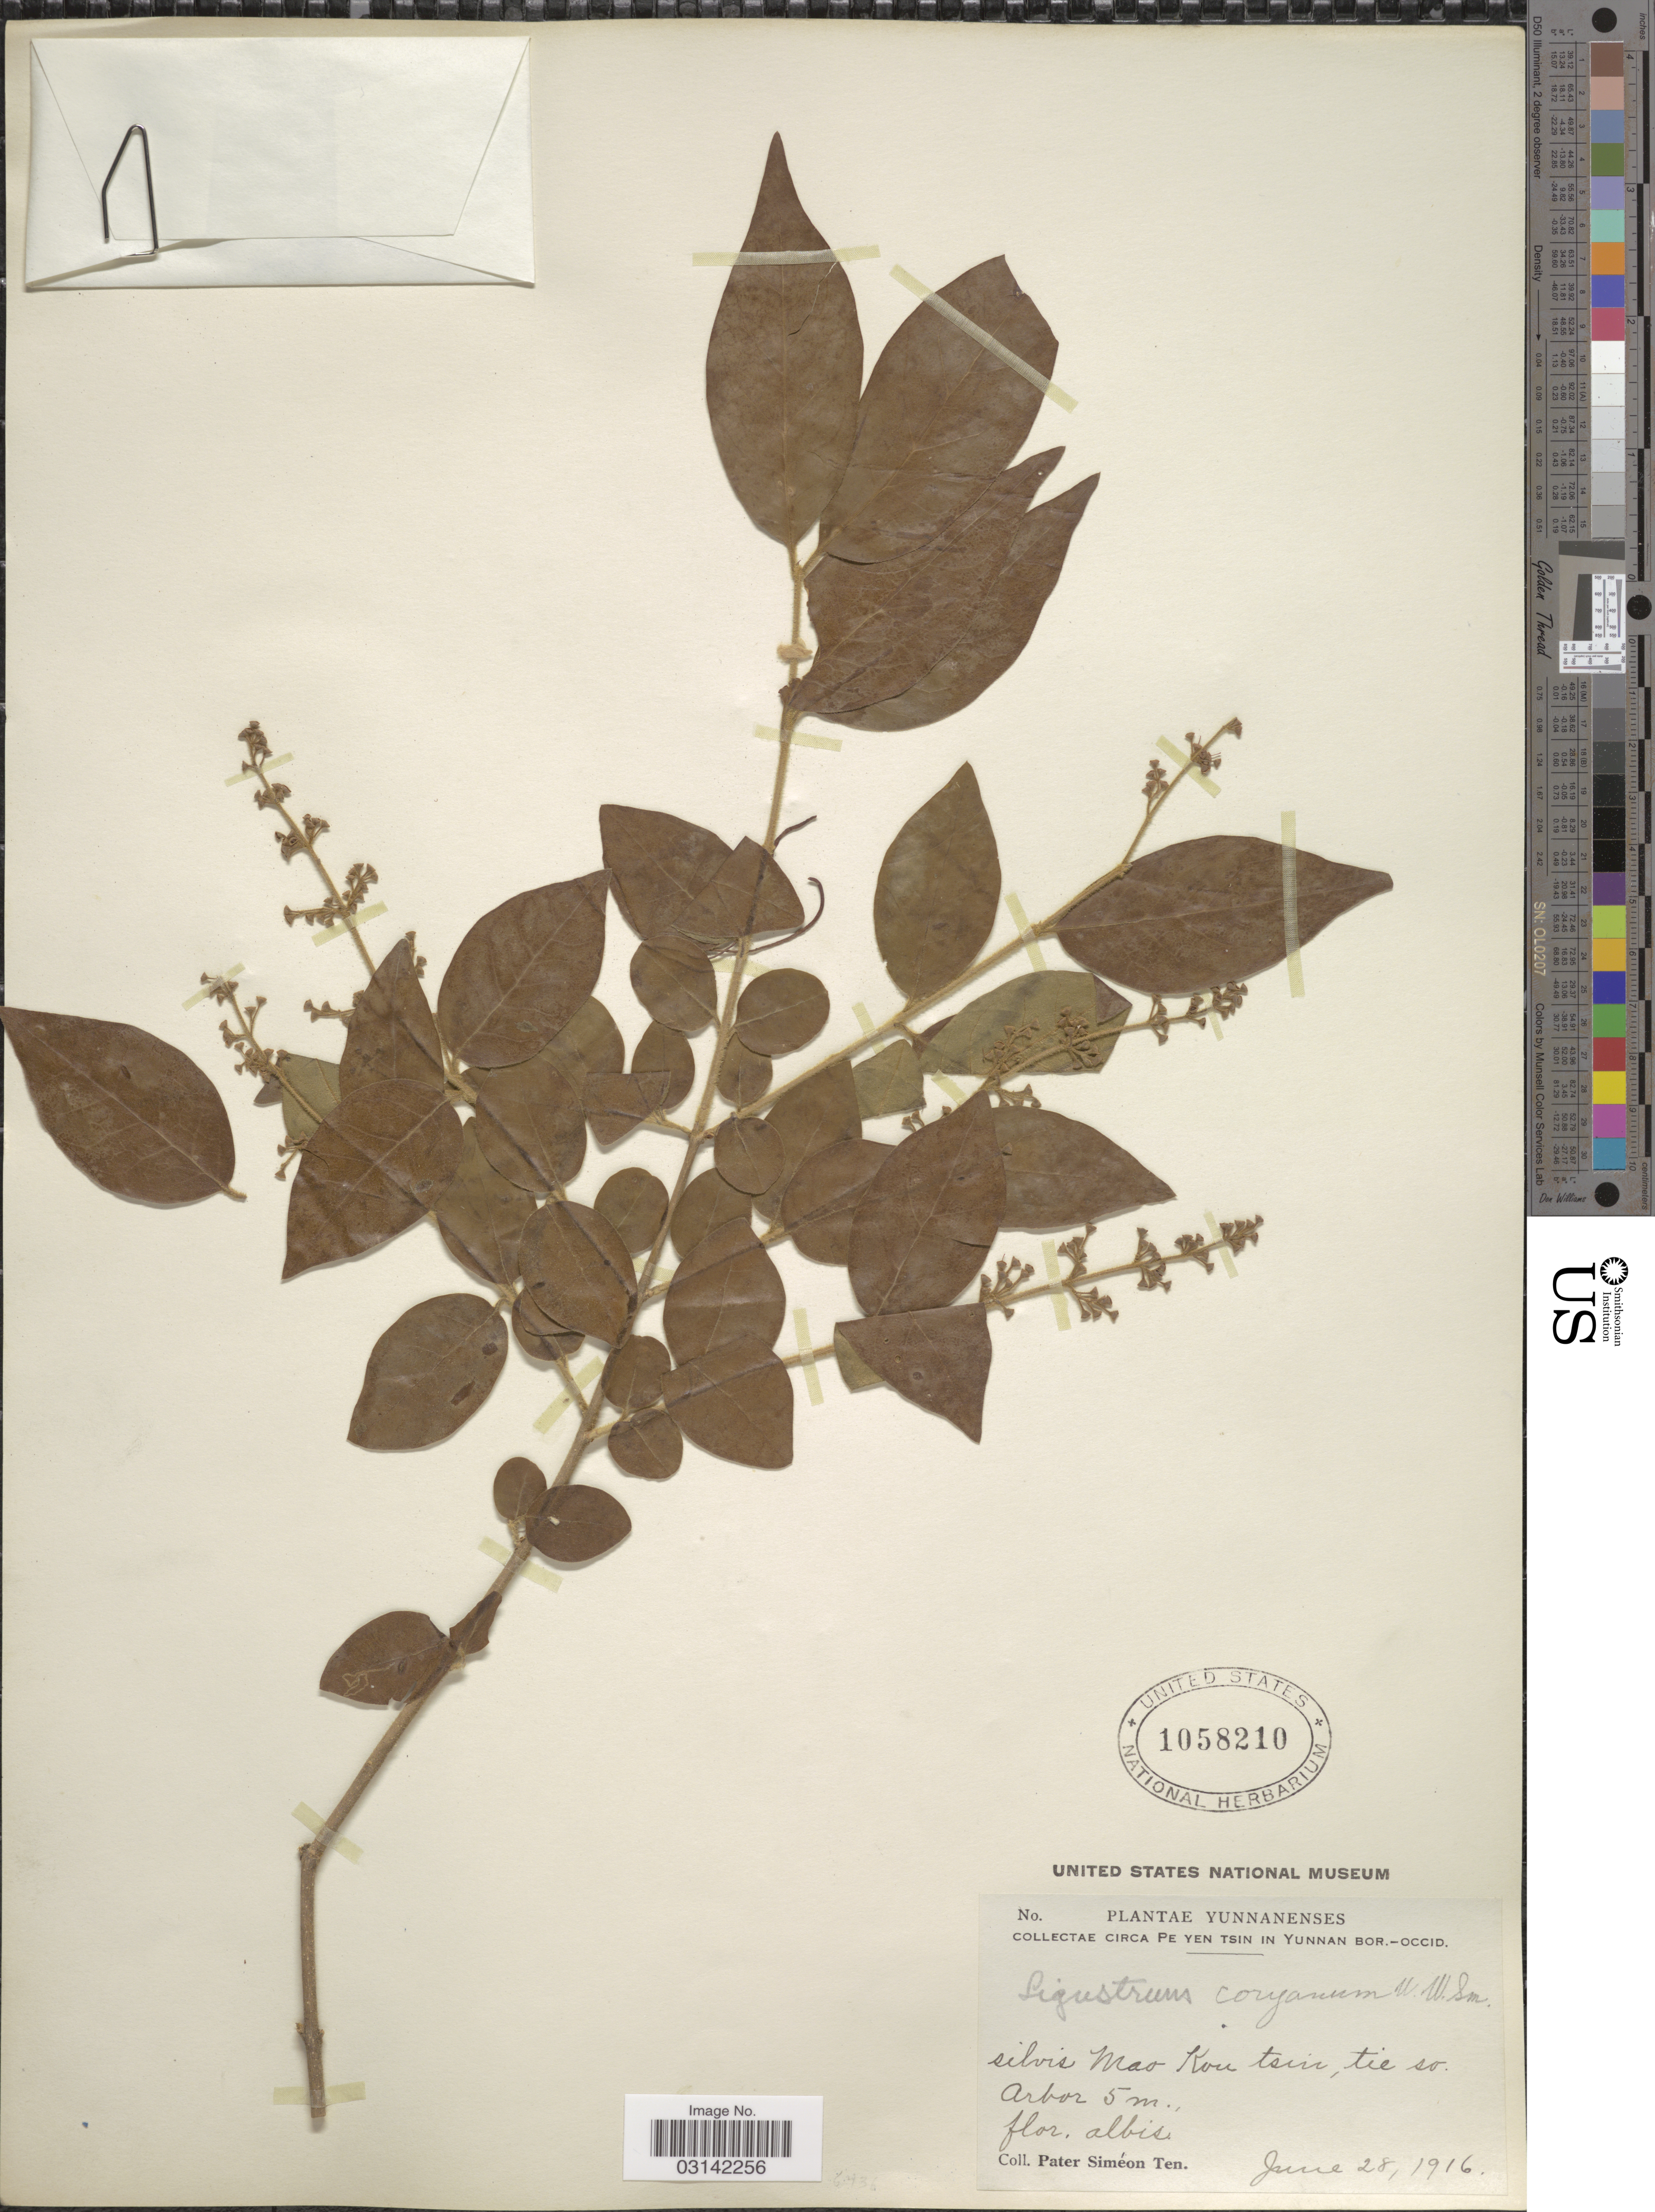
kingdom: Plantae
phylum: Tracheophyta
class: Magnoliopsida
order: Lamiales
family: Oleaceae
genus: Ligustrum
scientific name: Ligustrum coryanum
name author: W.W. Sm.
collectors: P. S. Ten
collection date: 1916-06-28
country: China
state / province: Yunnan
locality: Yunnanenses. Circa Pe Yen Tsin in Yunnan Bor.-Occid. Silvis Mao Kou tsin, tie so.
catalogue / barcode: US 1058210